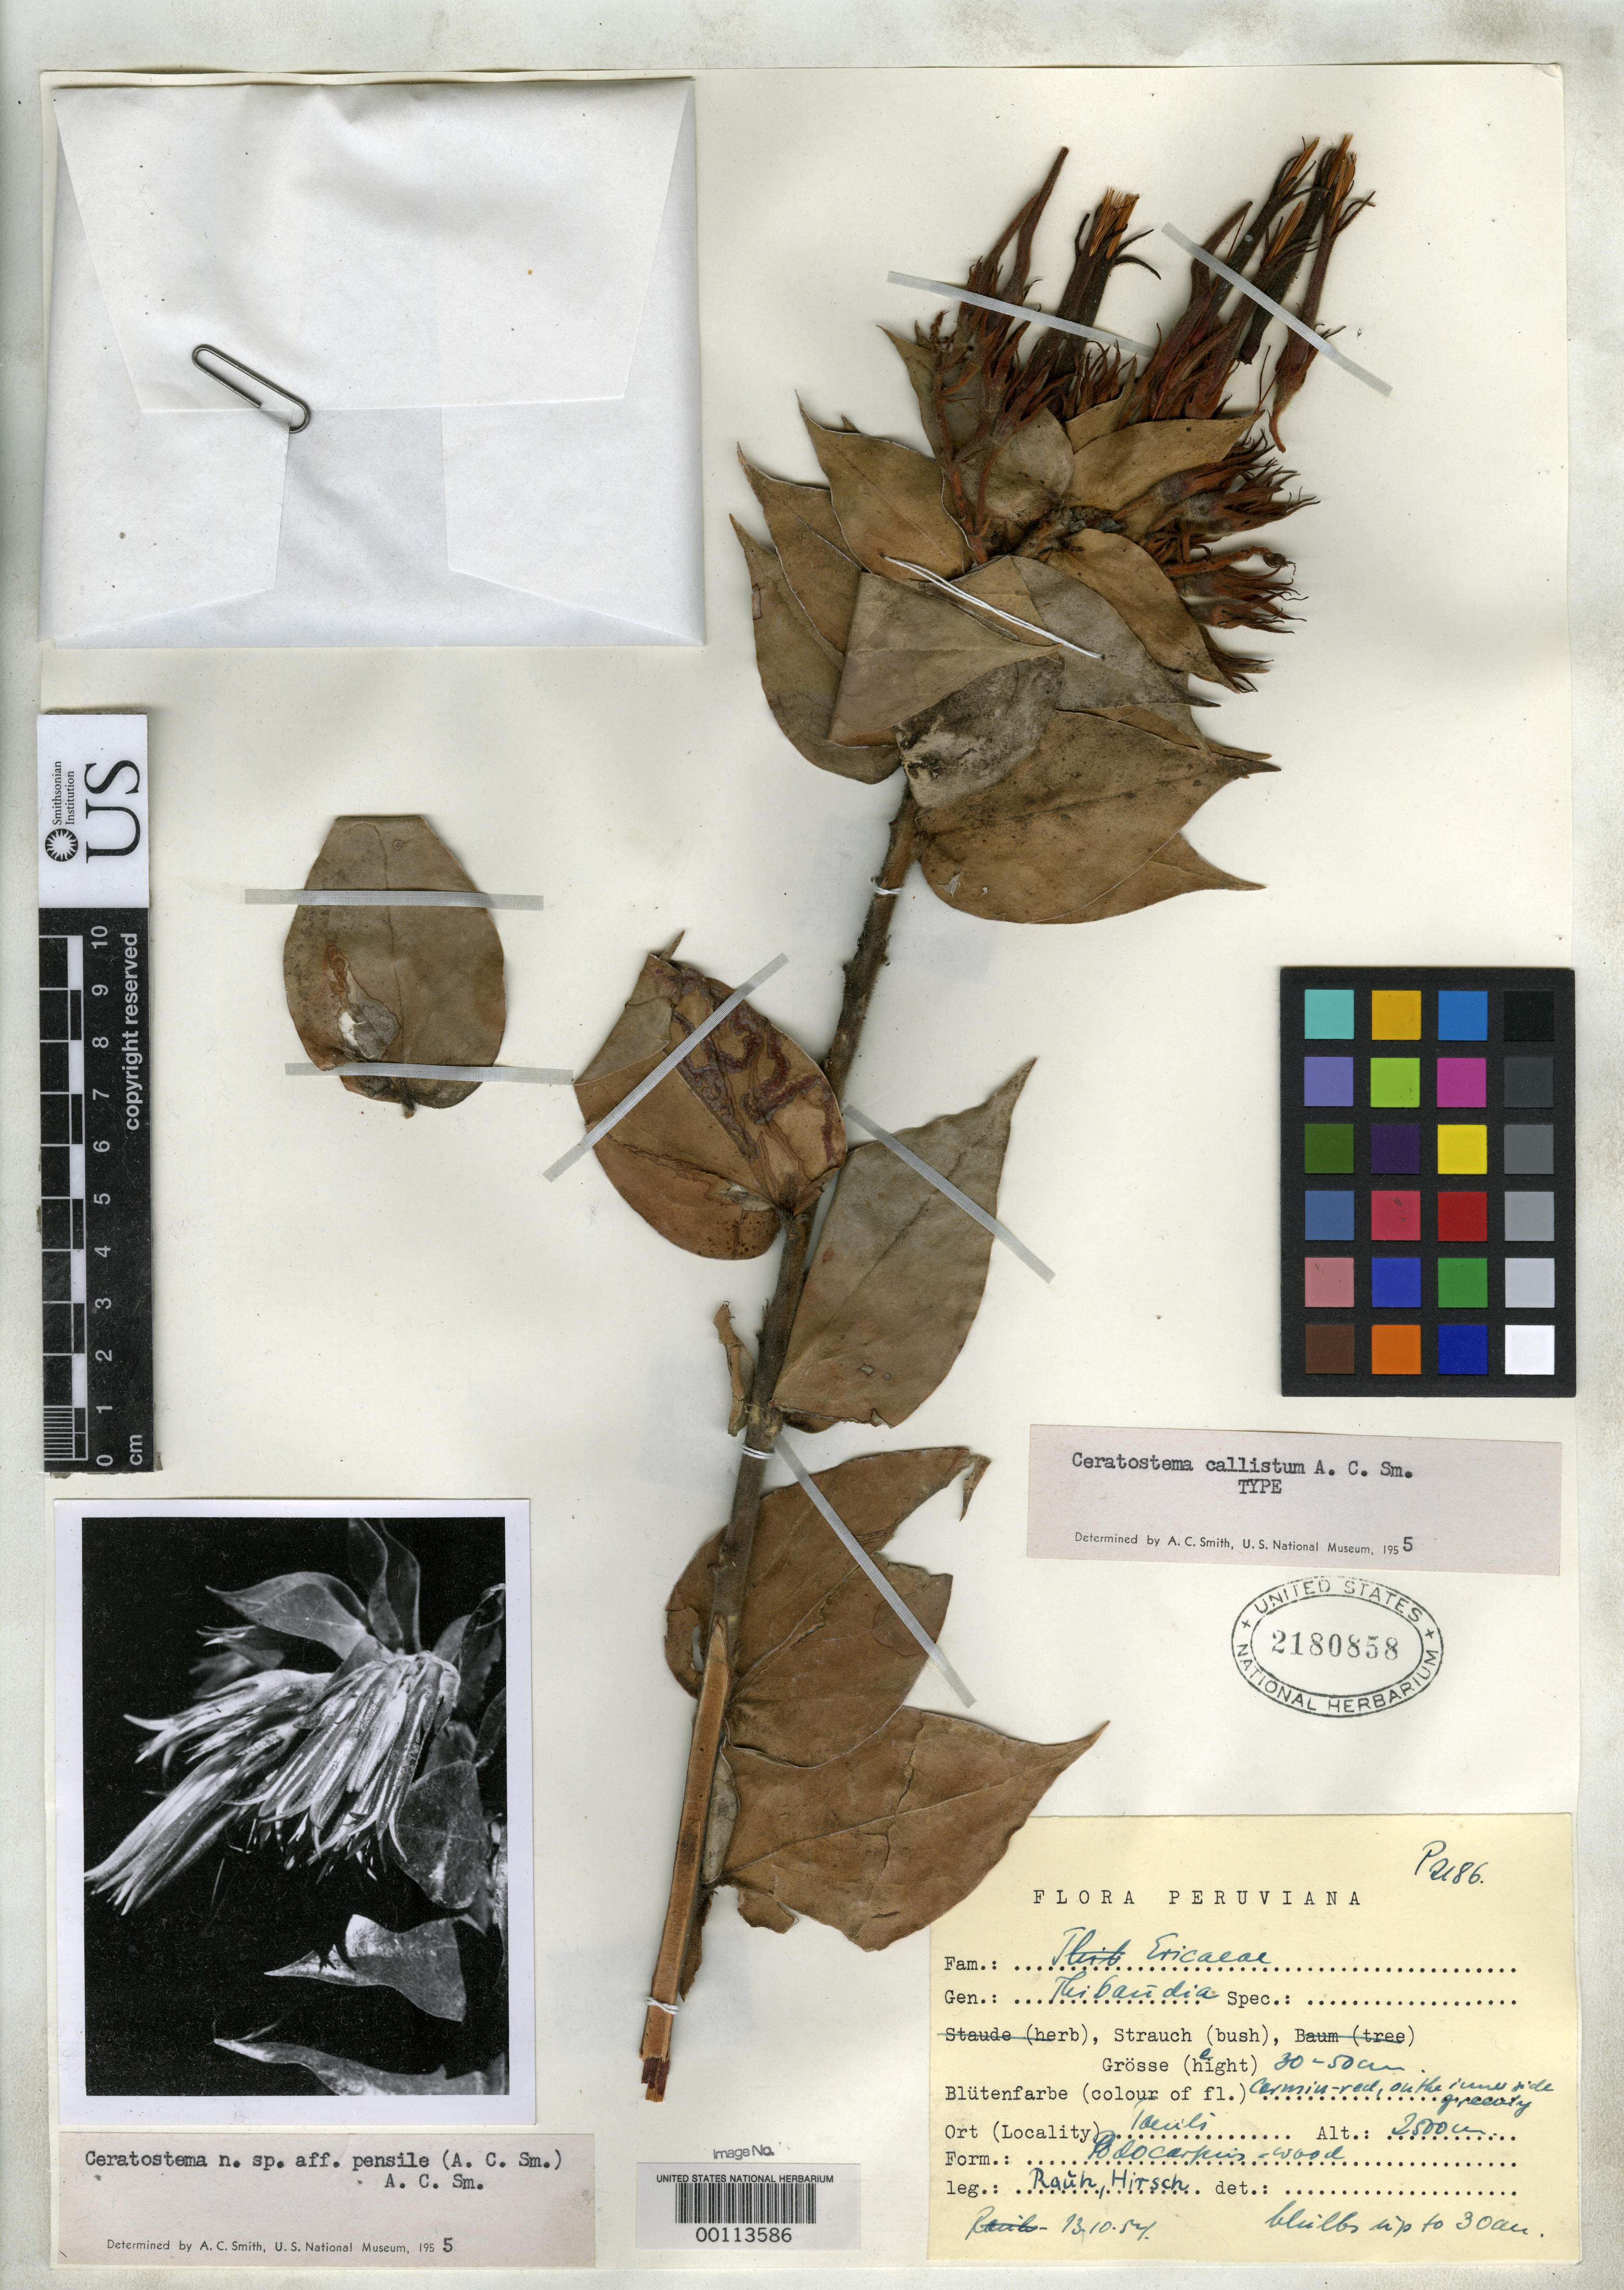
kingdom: Plantae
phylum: Tracheophyta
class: Magnoliopsida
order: Ericales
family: Ericaceae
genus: Ceratostema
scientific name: Ceratostema callistum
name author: A.C. Sm.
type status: Holotype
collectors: W. Rauh & G. Hirsch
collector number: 2186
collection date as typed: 13 Oct 1954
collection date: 1954-10-13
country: Peru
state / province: Lambayeque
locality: Near Haciendo Taulis, near Chiclayo, Valle Rio Sana.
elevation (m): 2500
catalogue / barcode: US 2180858